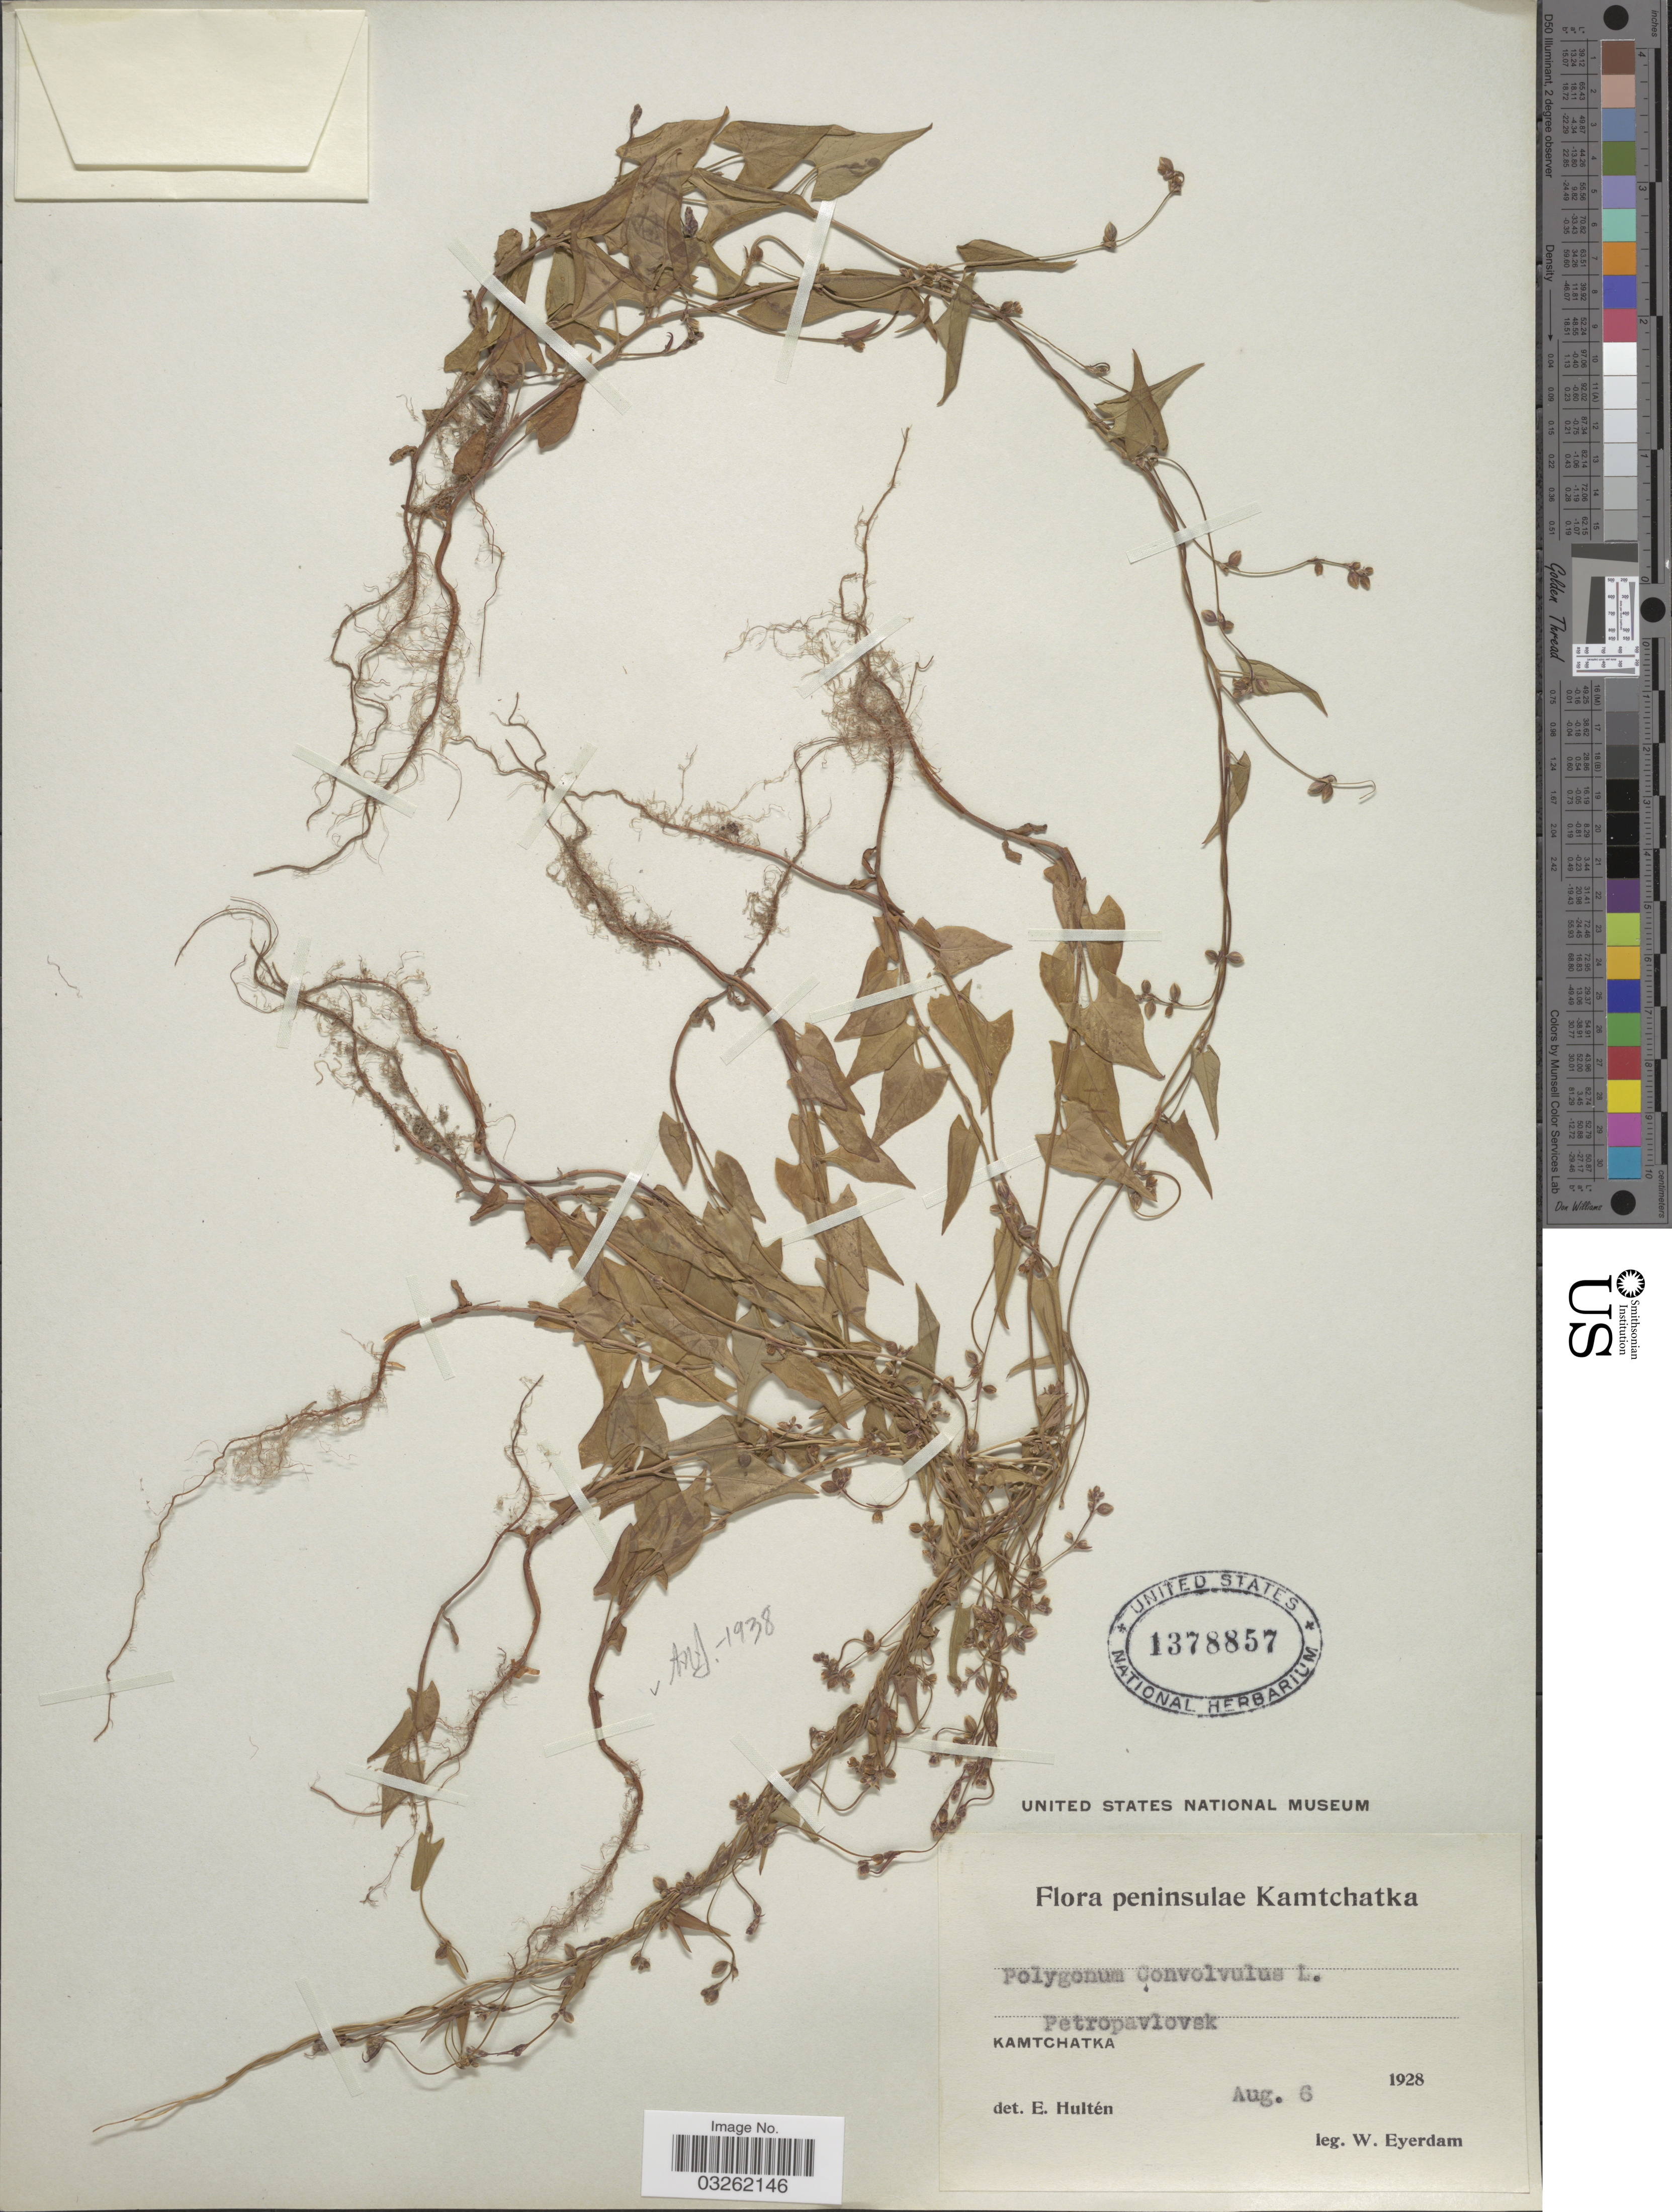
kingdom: Plantae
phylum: Tracheophyta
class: Magnoliopsida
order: Caryophyllales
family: Polygonaceae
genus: Fallopia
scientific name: Fallopia convolvulus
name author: (L.) Á. Löve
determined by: Strong, M. T., (US), Smithsonian Institution - National Museum of Natural History (UNITED STATES)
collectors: W. J. Eyerdam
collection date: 1928-08-06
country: Russian Federation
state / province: Kamchatka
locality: Peninsulae Kamtchatka. Petropavlovsk. Kamtchatka.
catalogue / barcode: US 1378857